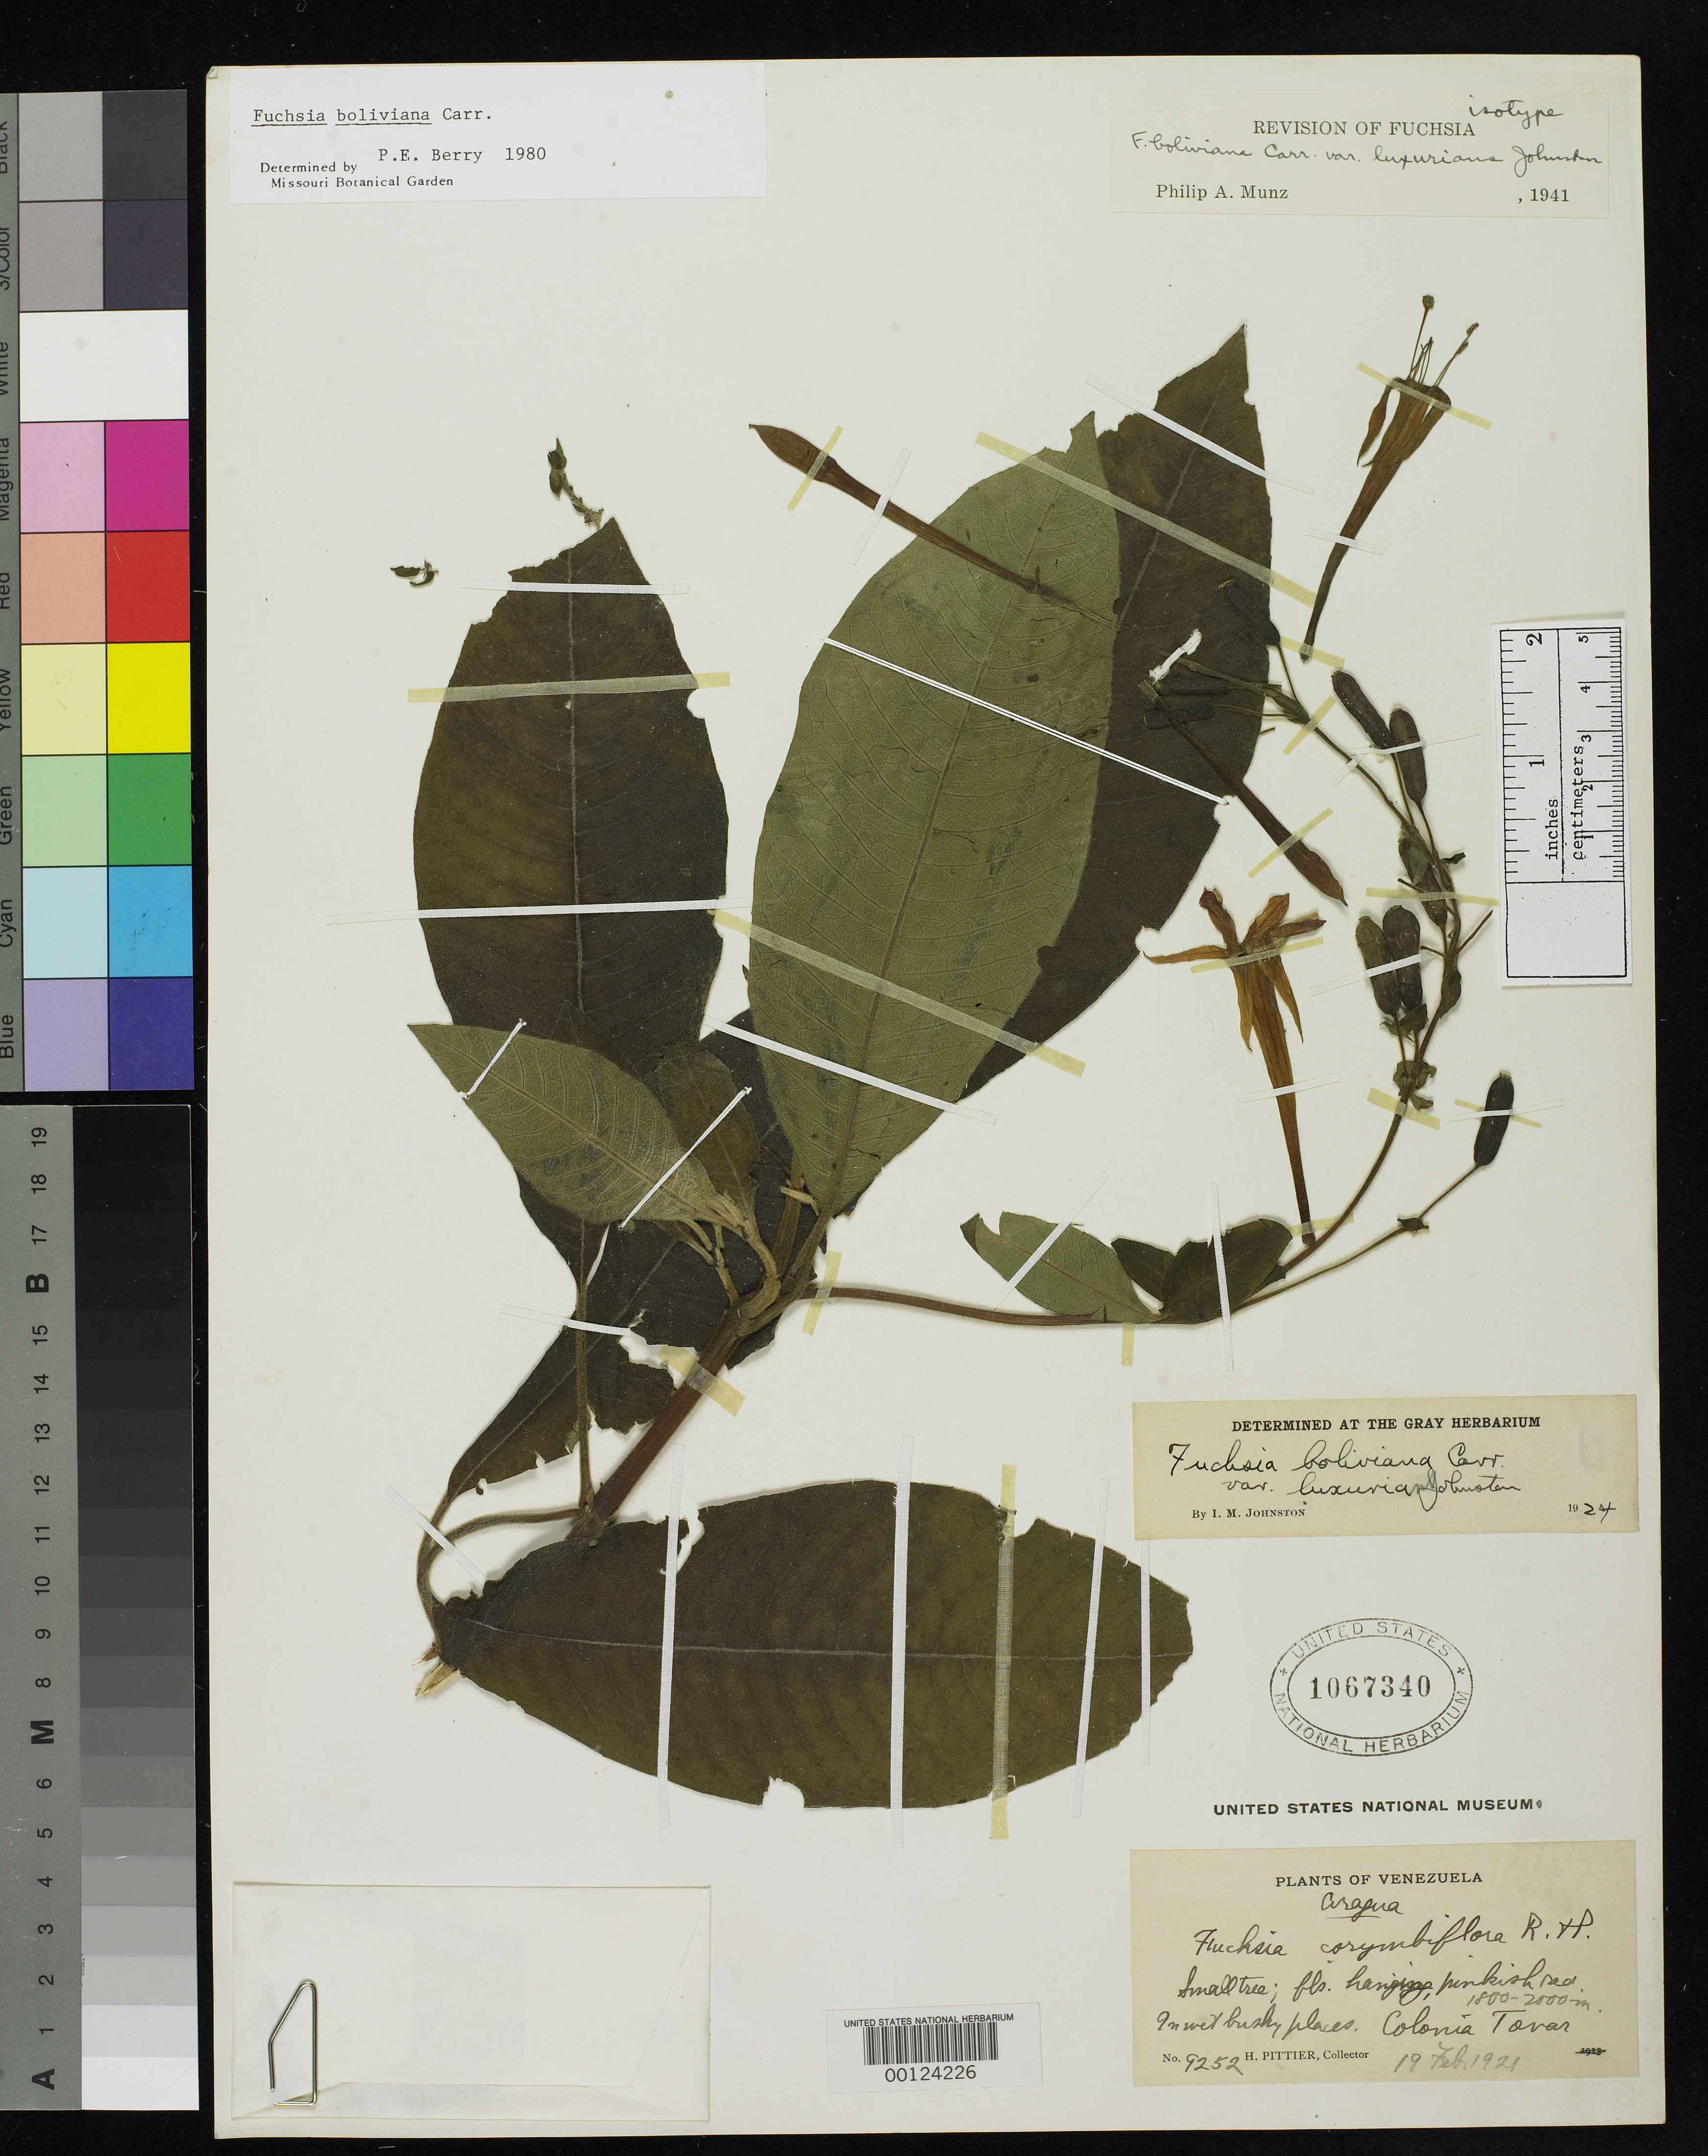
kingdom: Plantae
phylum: Tracheophyta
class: Magnoliopsida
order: Myrtales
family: Onagraceae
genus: Fuchsia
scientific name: Fuchsia boliviana var. luxuriana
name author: I.M. Johnst.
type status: Isotype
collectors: H. F. Pittier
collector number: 9252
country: Venezuela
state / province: Aragua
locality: Colonia Tovar.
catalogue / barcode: US 1067340